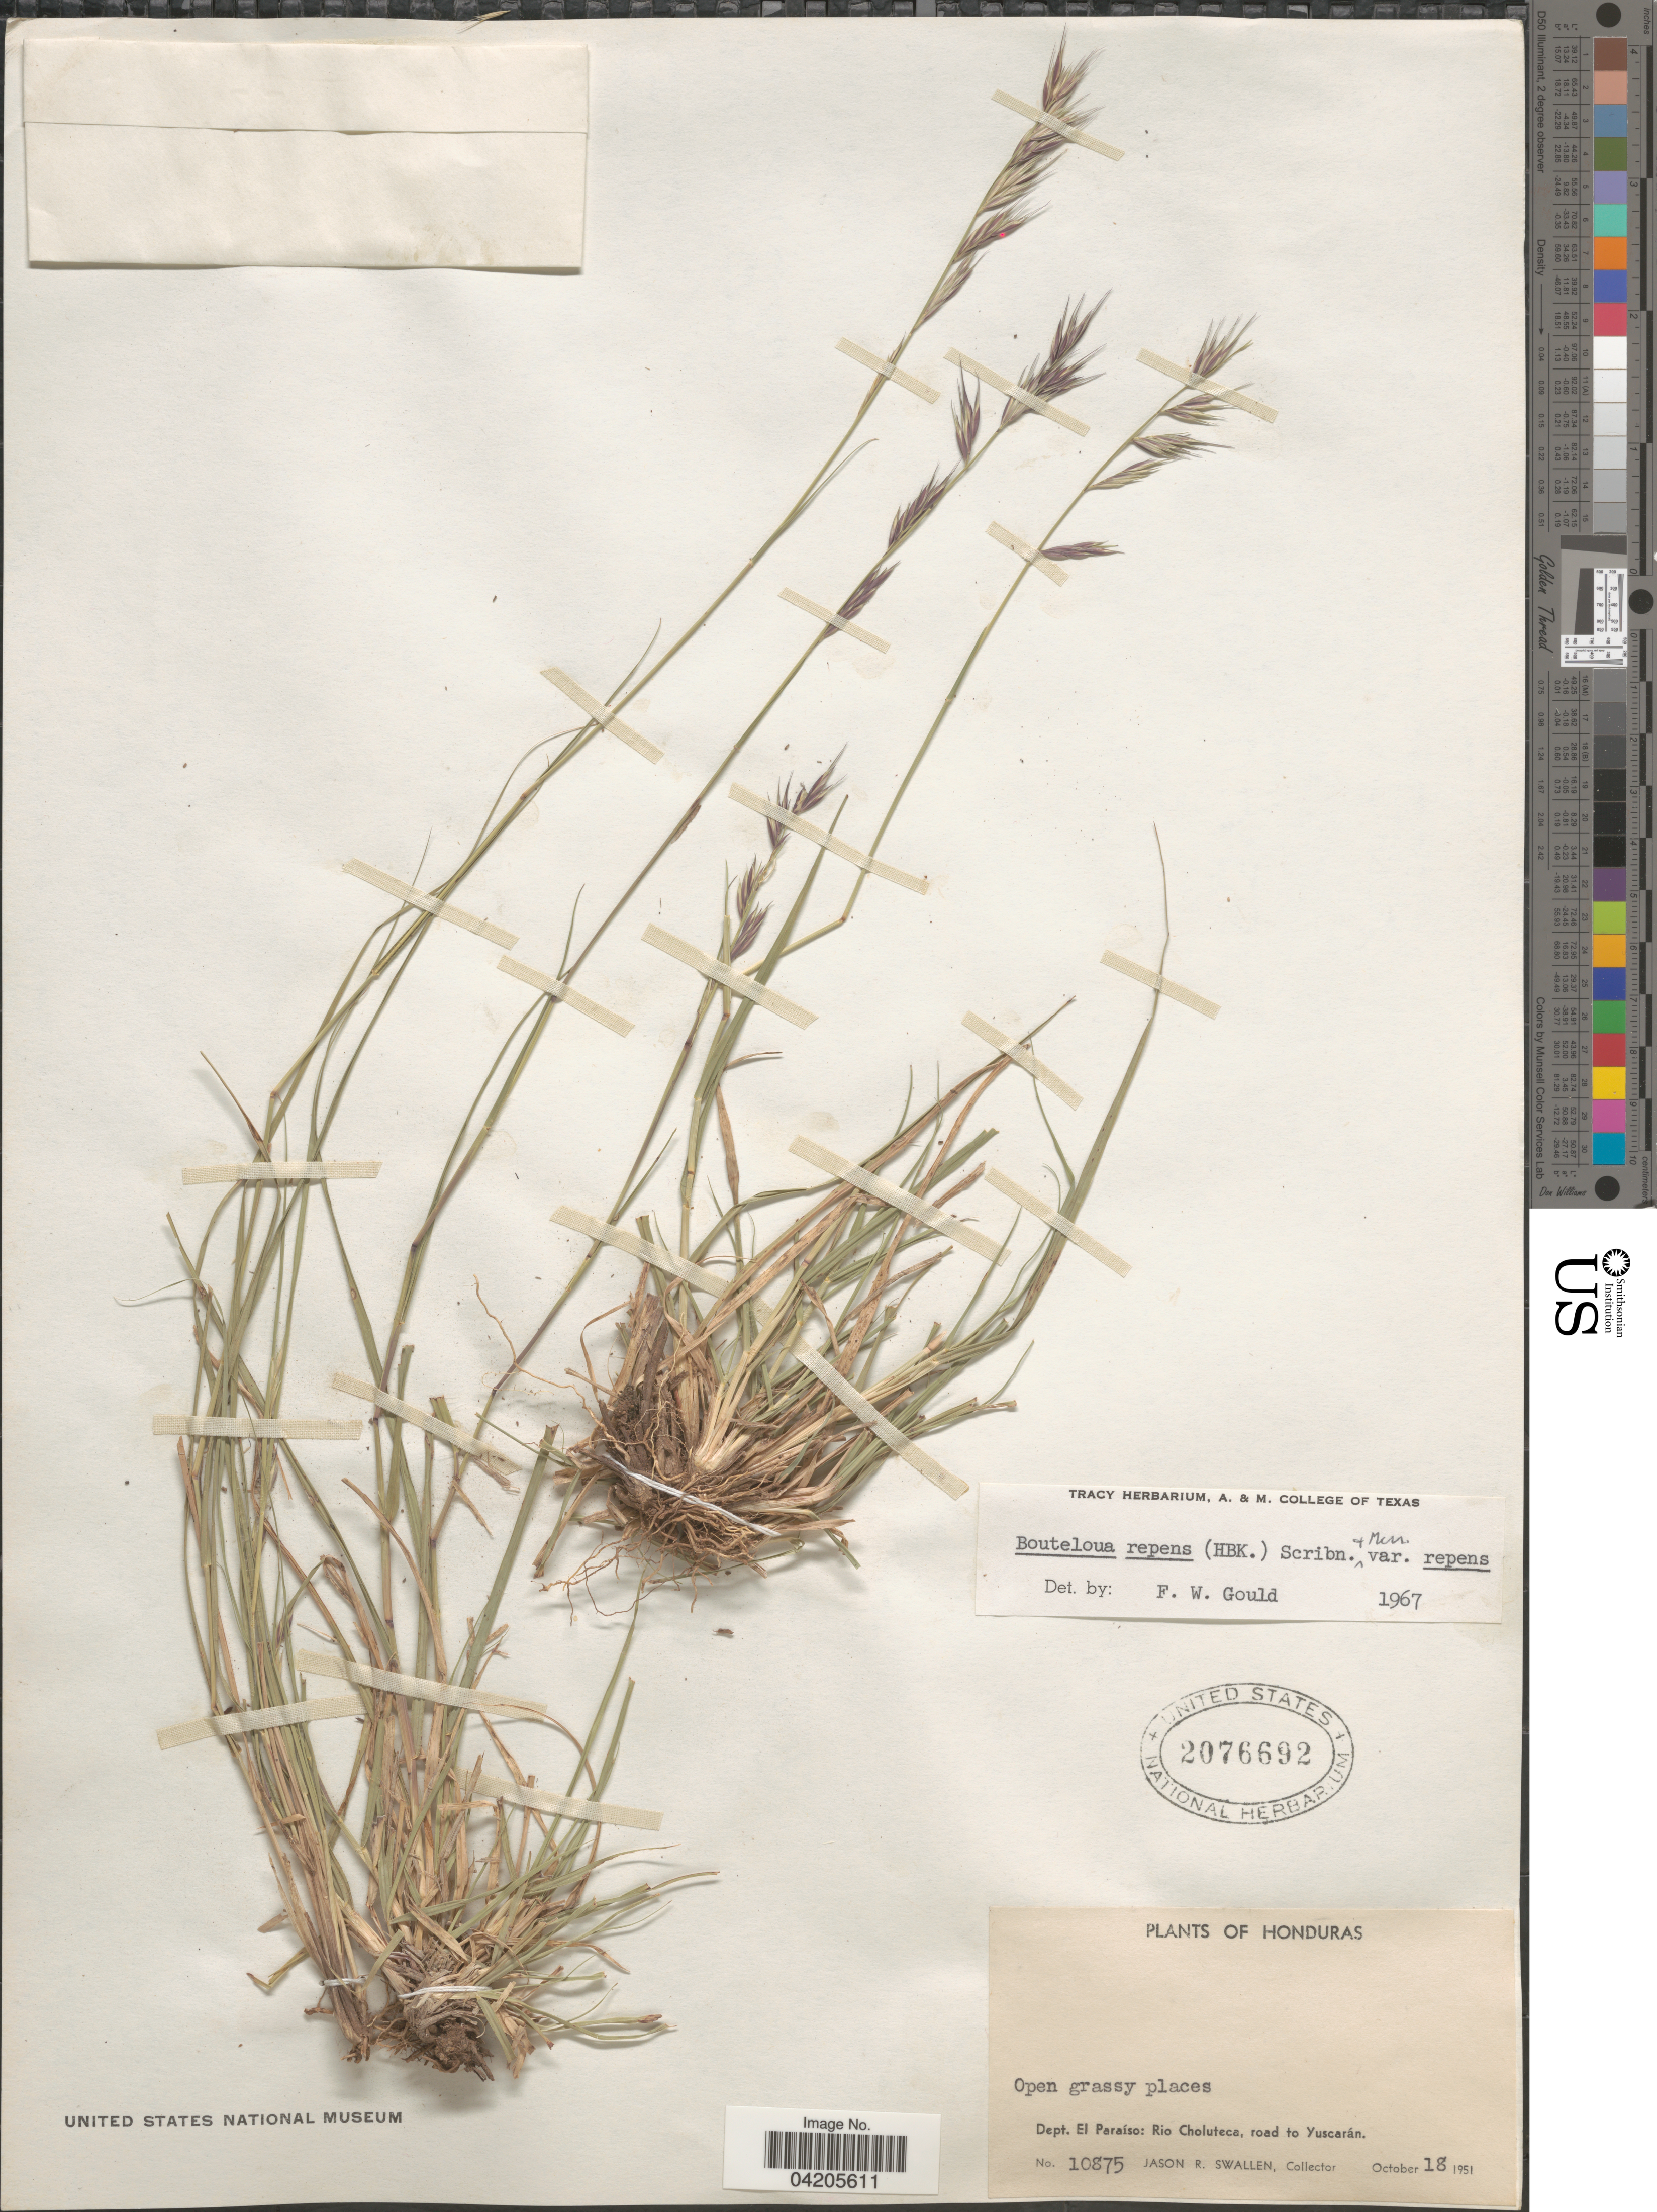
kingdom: Plantae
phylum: Tracheophyta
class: Liliopsida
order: Poales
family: Poaceae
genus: Bouteloua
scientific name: Bouteloua repens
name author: (Kunth) Scribn. & Merr.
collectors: J. R. Swallen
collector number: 10875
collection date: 1951-10-18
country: Honduras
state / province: El Paraiso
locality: Dept. El Paraíso: Rio Choluteca, road to Yuscarán.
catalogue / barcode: US 2076692